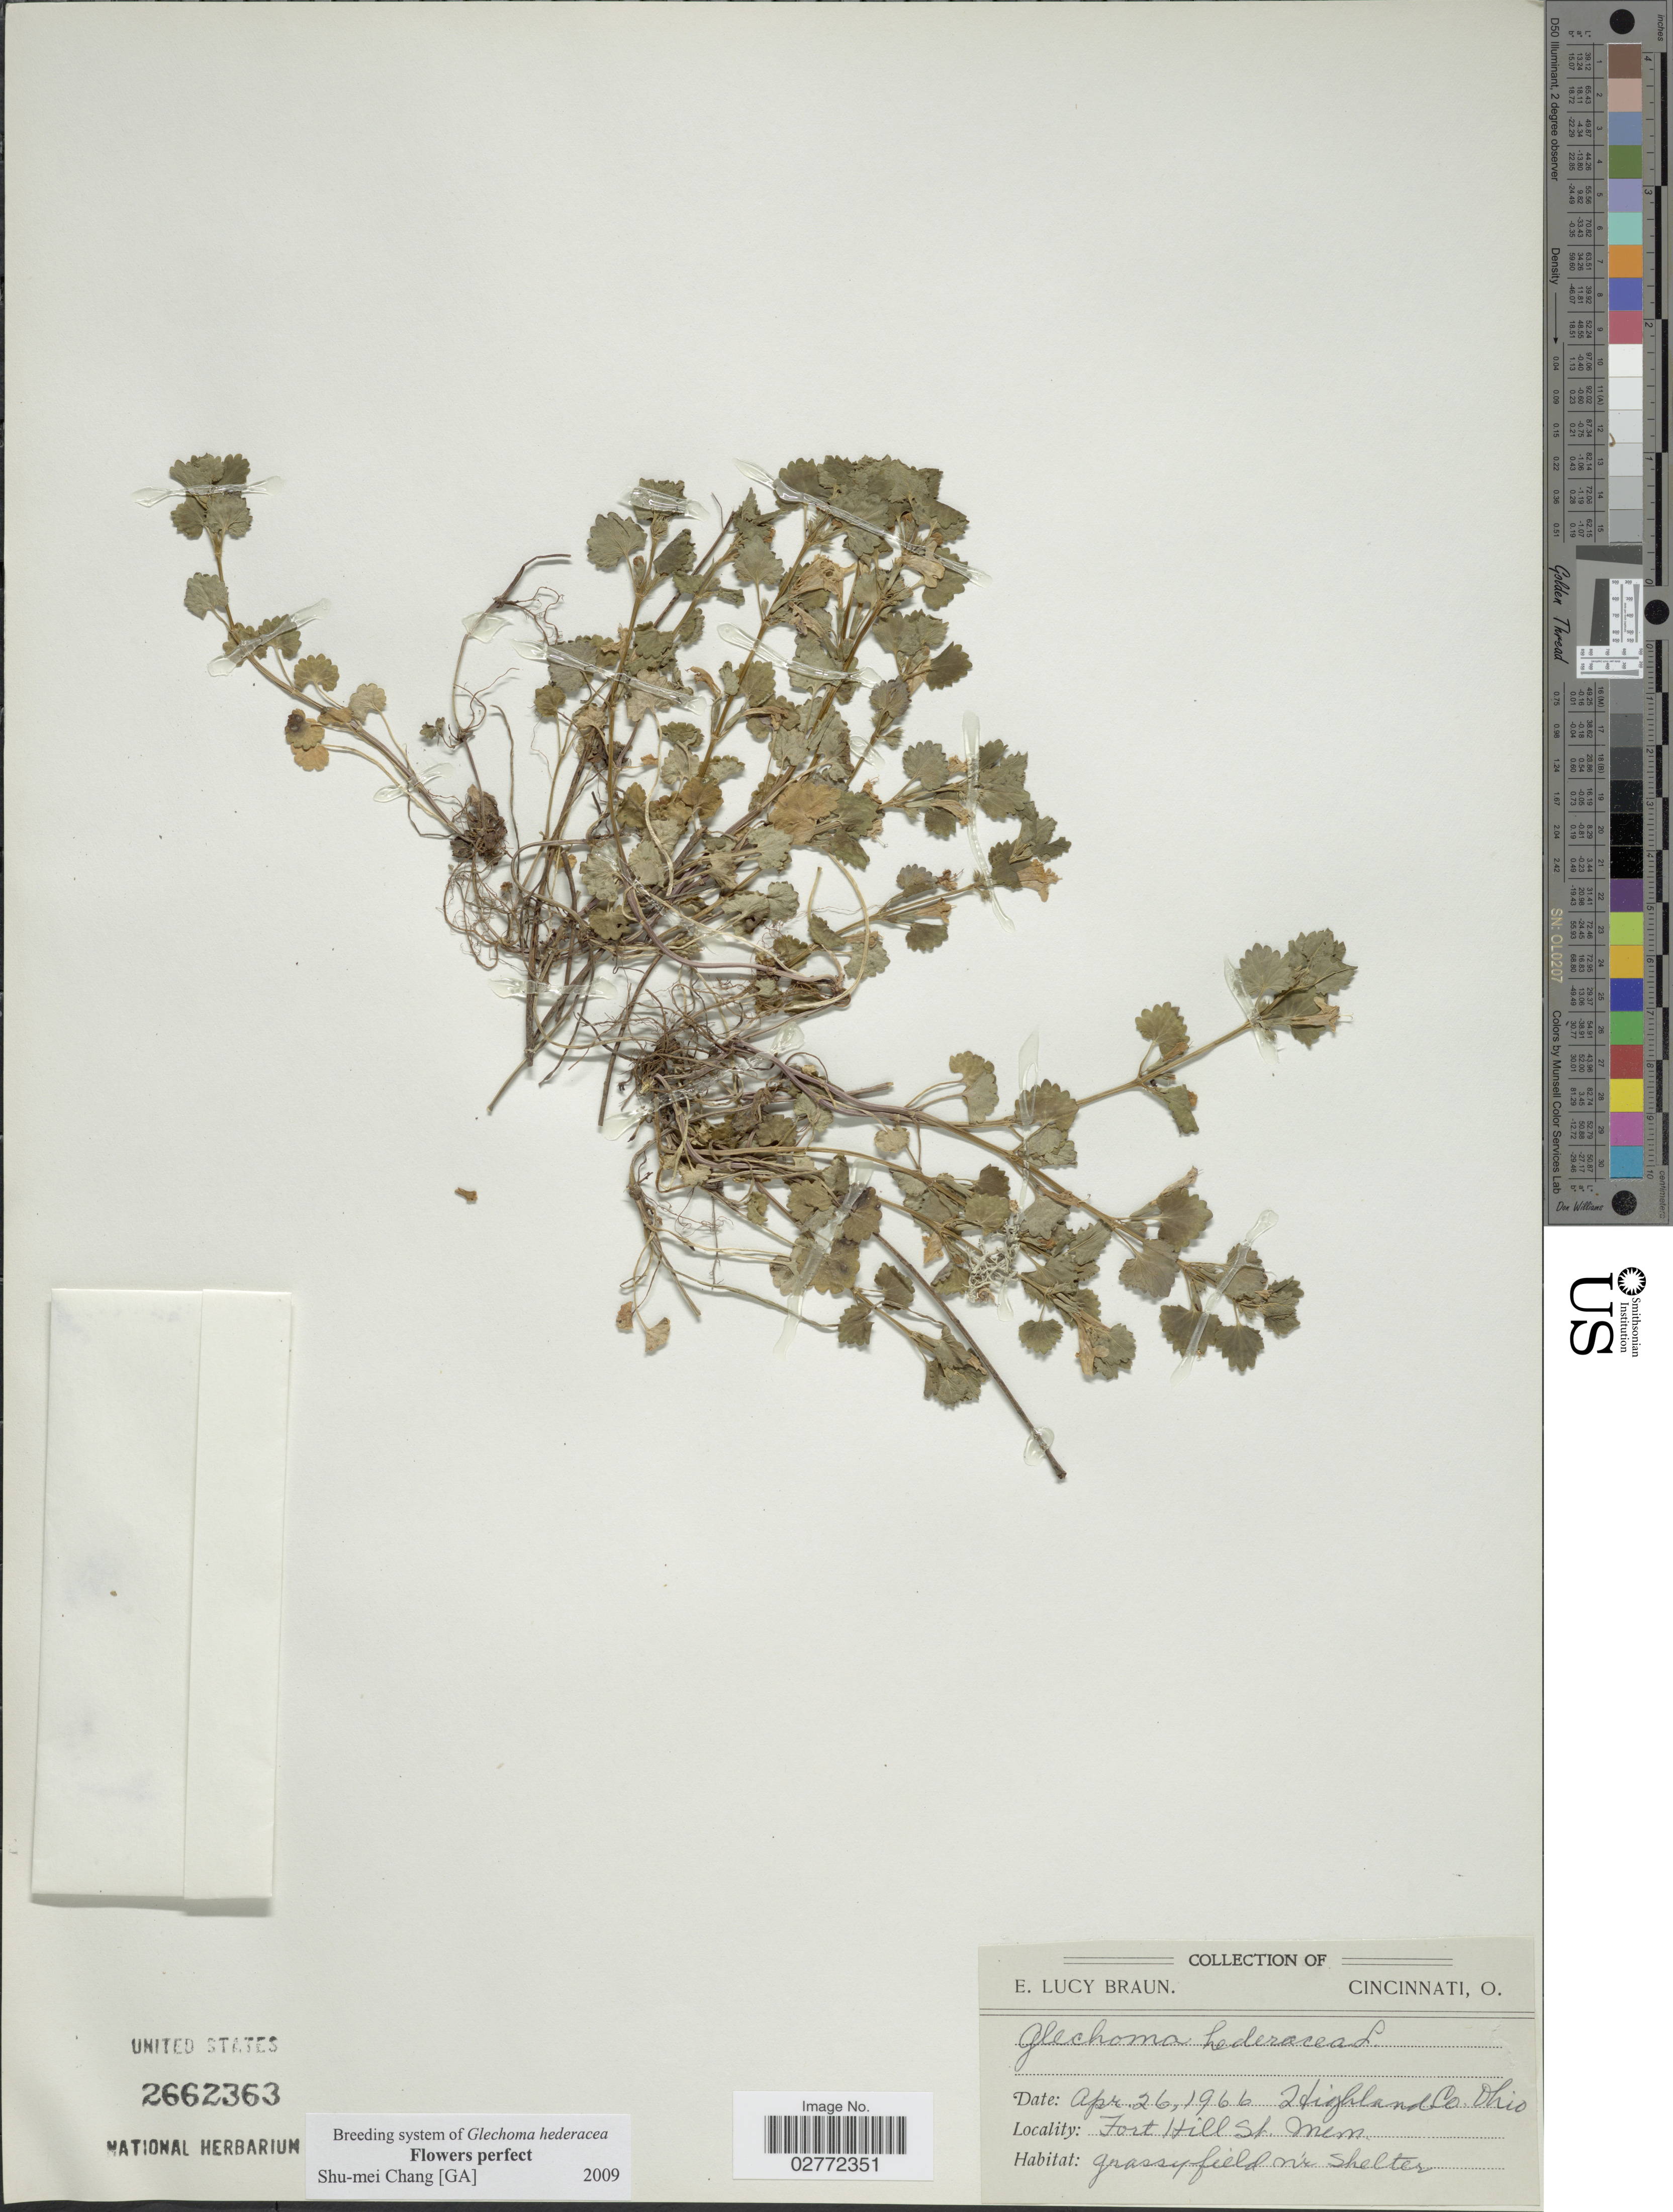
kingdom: Plantae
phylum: Tracheophyta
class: Magnoliopsida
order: Lamiales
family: Lamiaceae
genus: Glechoma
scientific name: Glechoma hederacea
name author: L.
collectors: E. L. Braun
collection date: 1966-04-26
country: United States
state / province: Ohio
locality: Highland Co. Fort Hill St. Mem.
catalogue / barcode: US 2662363